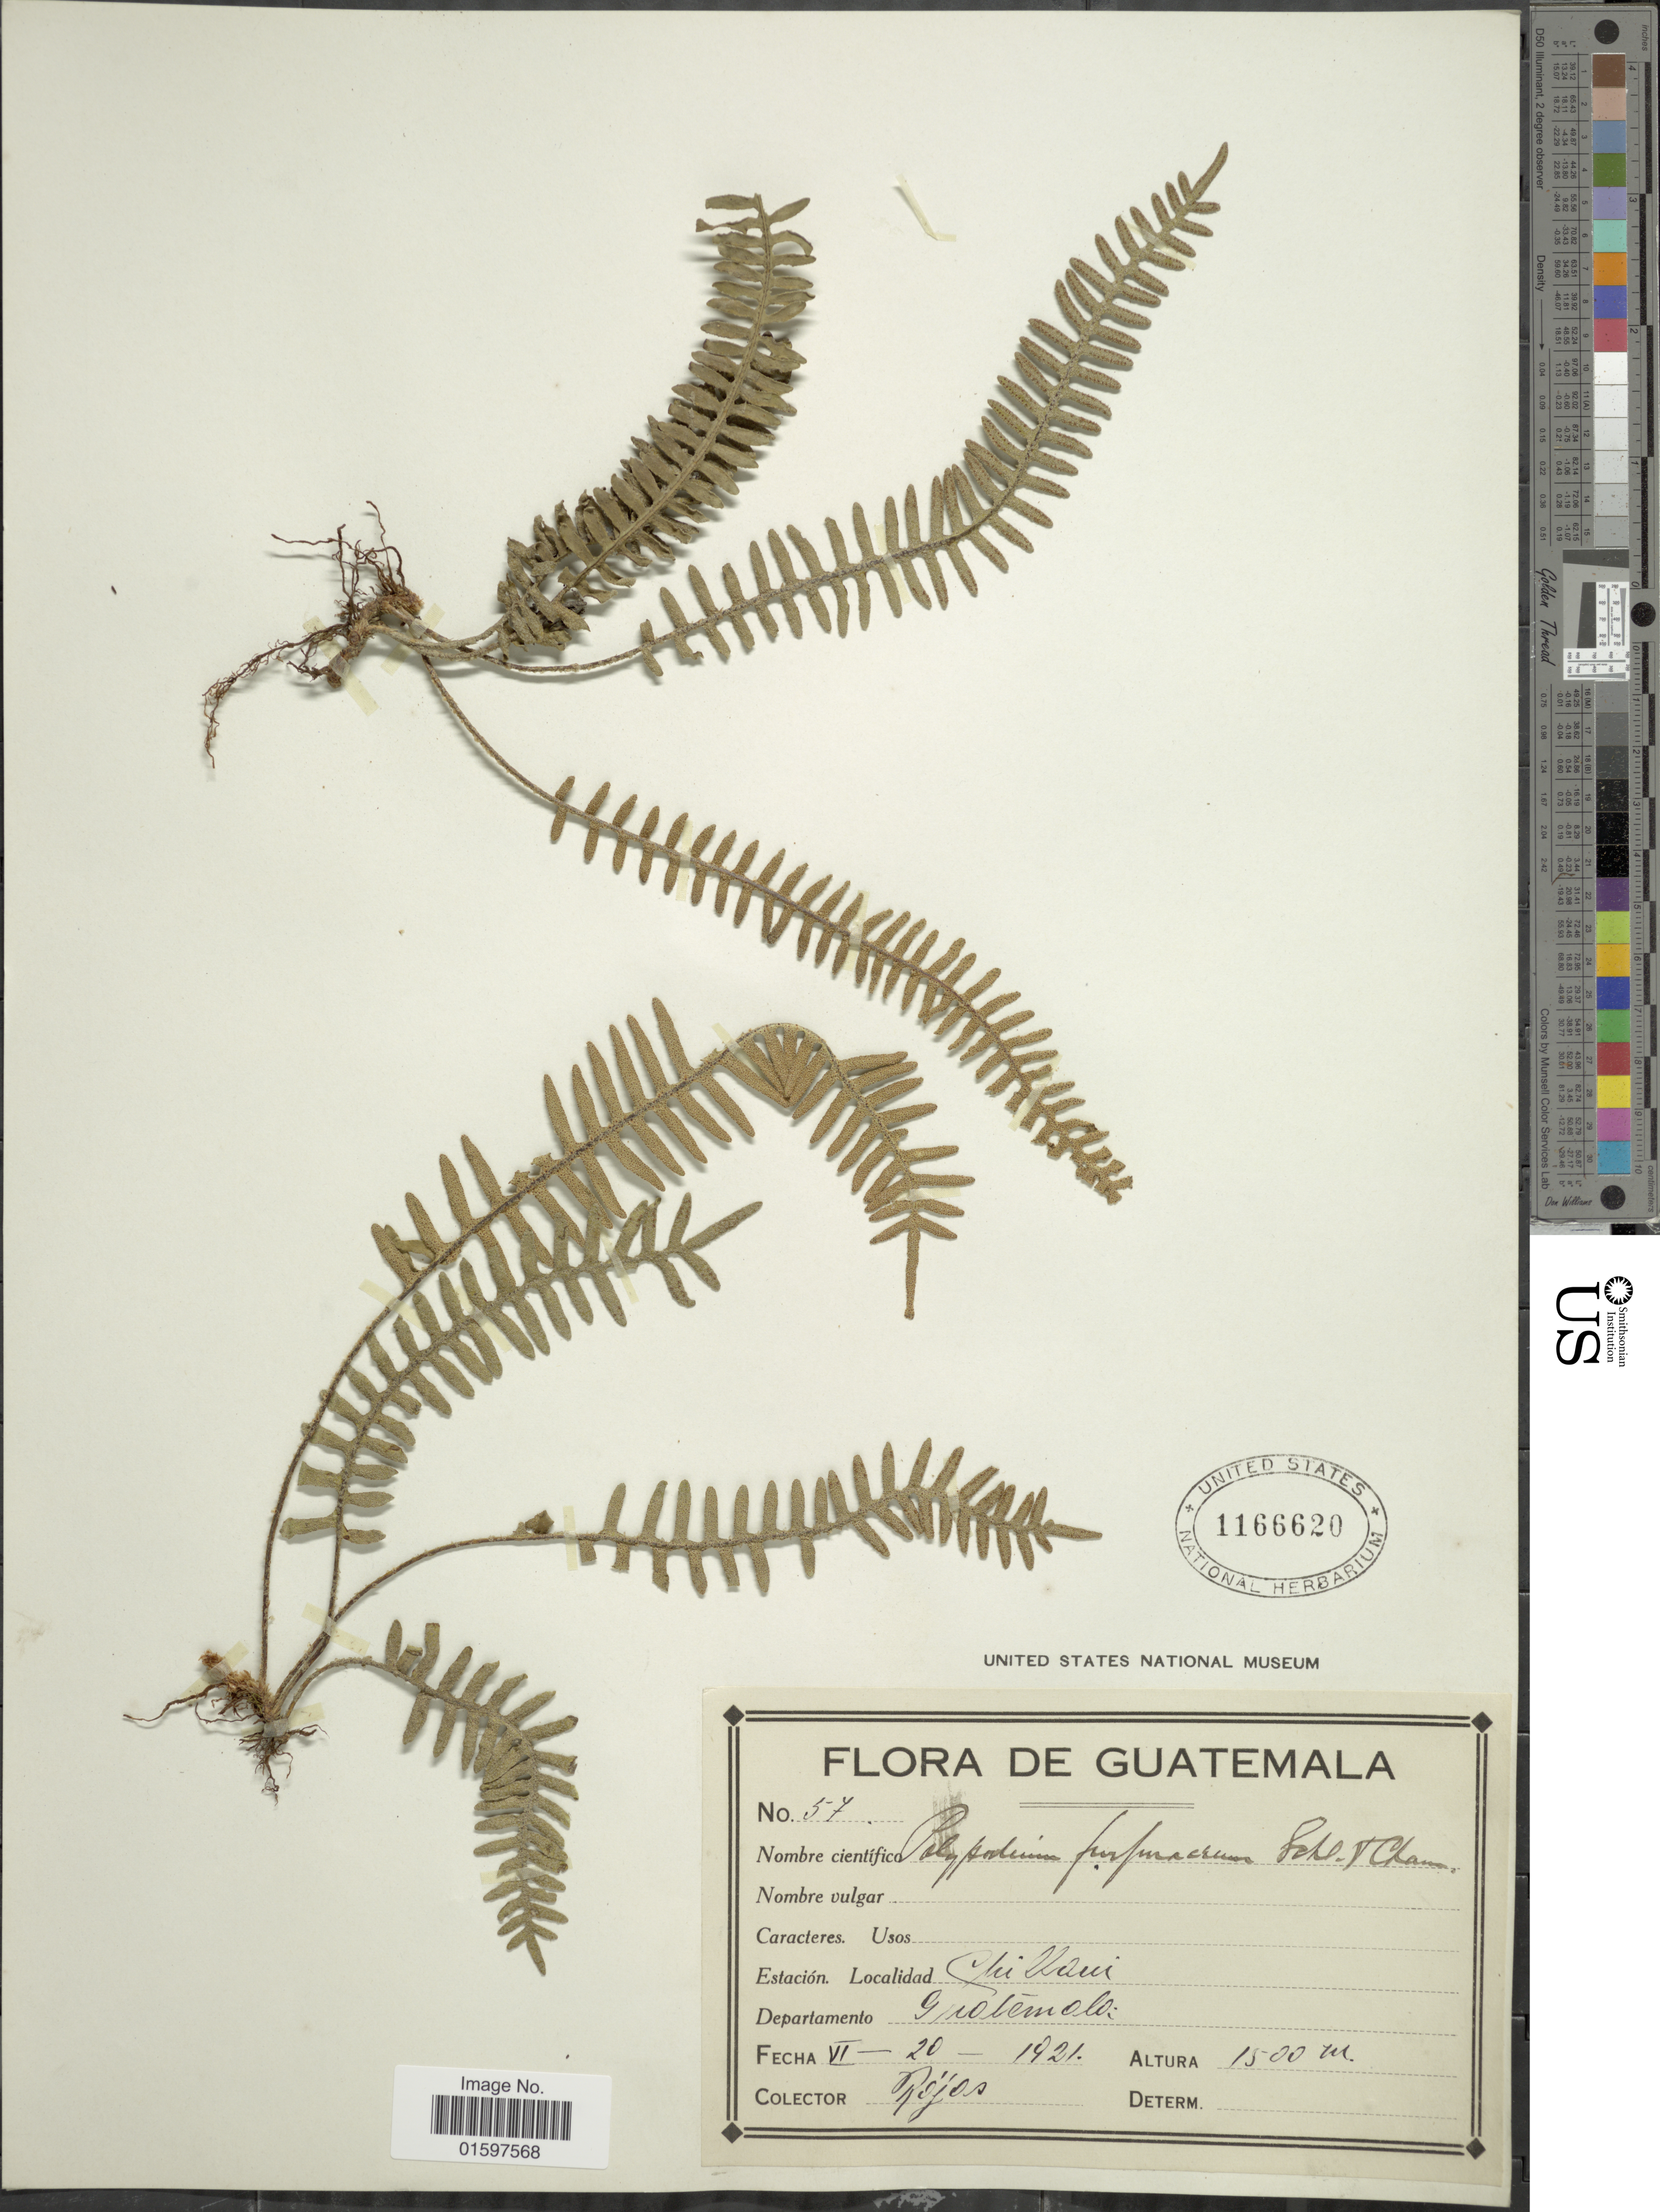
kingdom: Plantae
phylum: Tracheophyta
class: Polypodiopsida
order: Polypodiales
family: Polypodiaceae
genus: Pleopeltis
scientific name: Pleopeltis furfuracea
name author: (Schltdl. & Cham.) A.R. Sm. & Tejero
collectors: Rójos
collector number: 57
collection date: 1921-06-20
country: Guatemala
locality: Chillani, Guatemala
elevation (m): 1500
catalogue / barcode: US 1166620